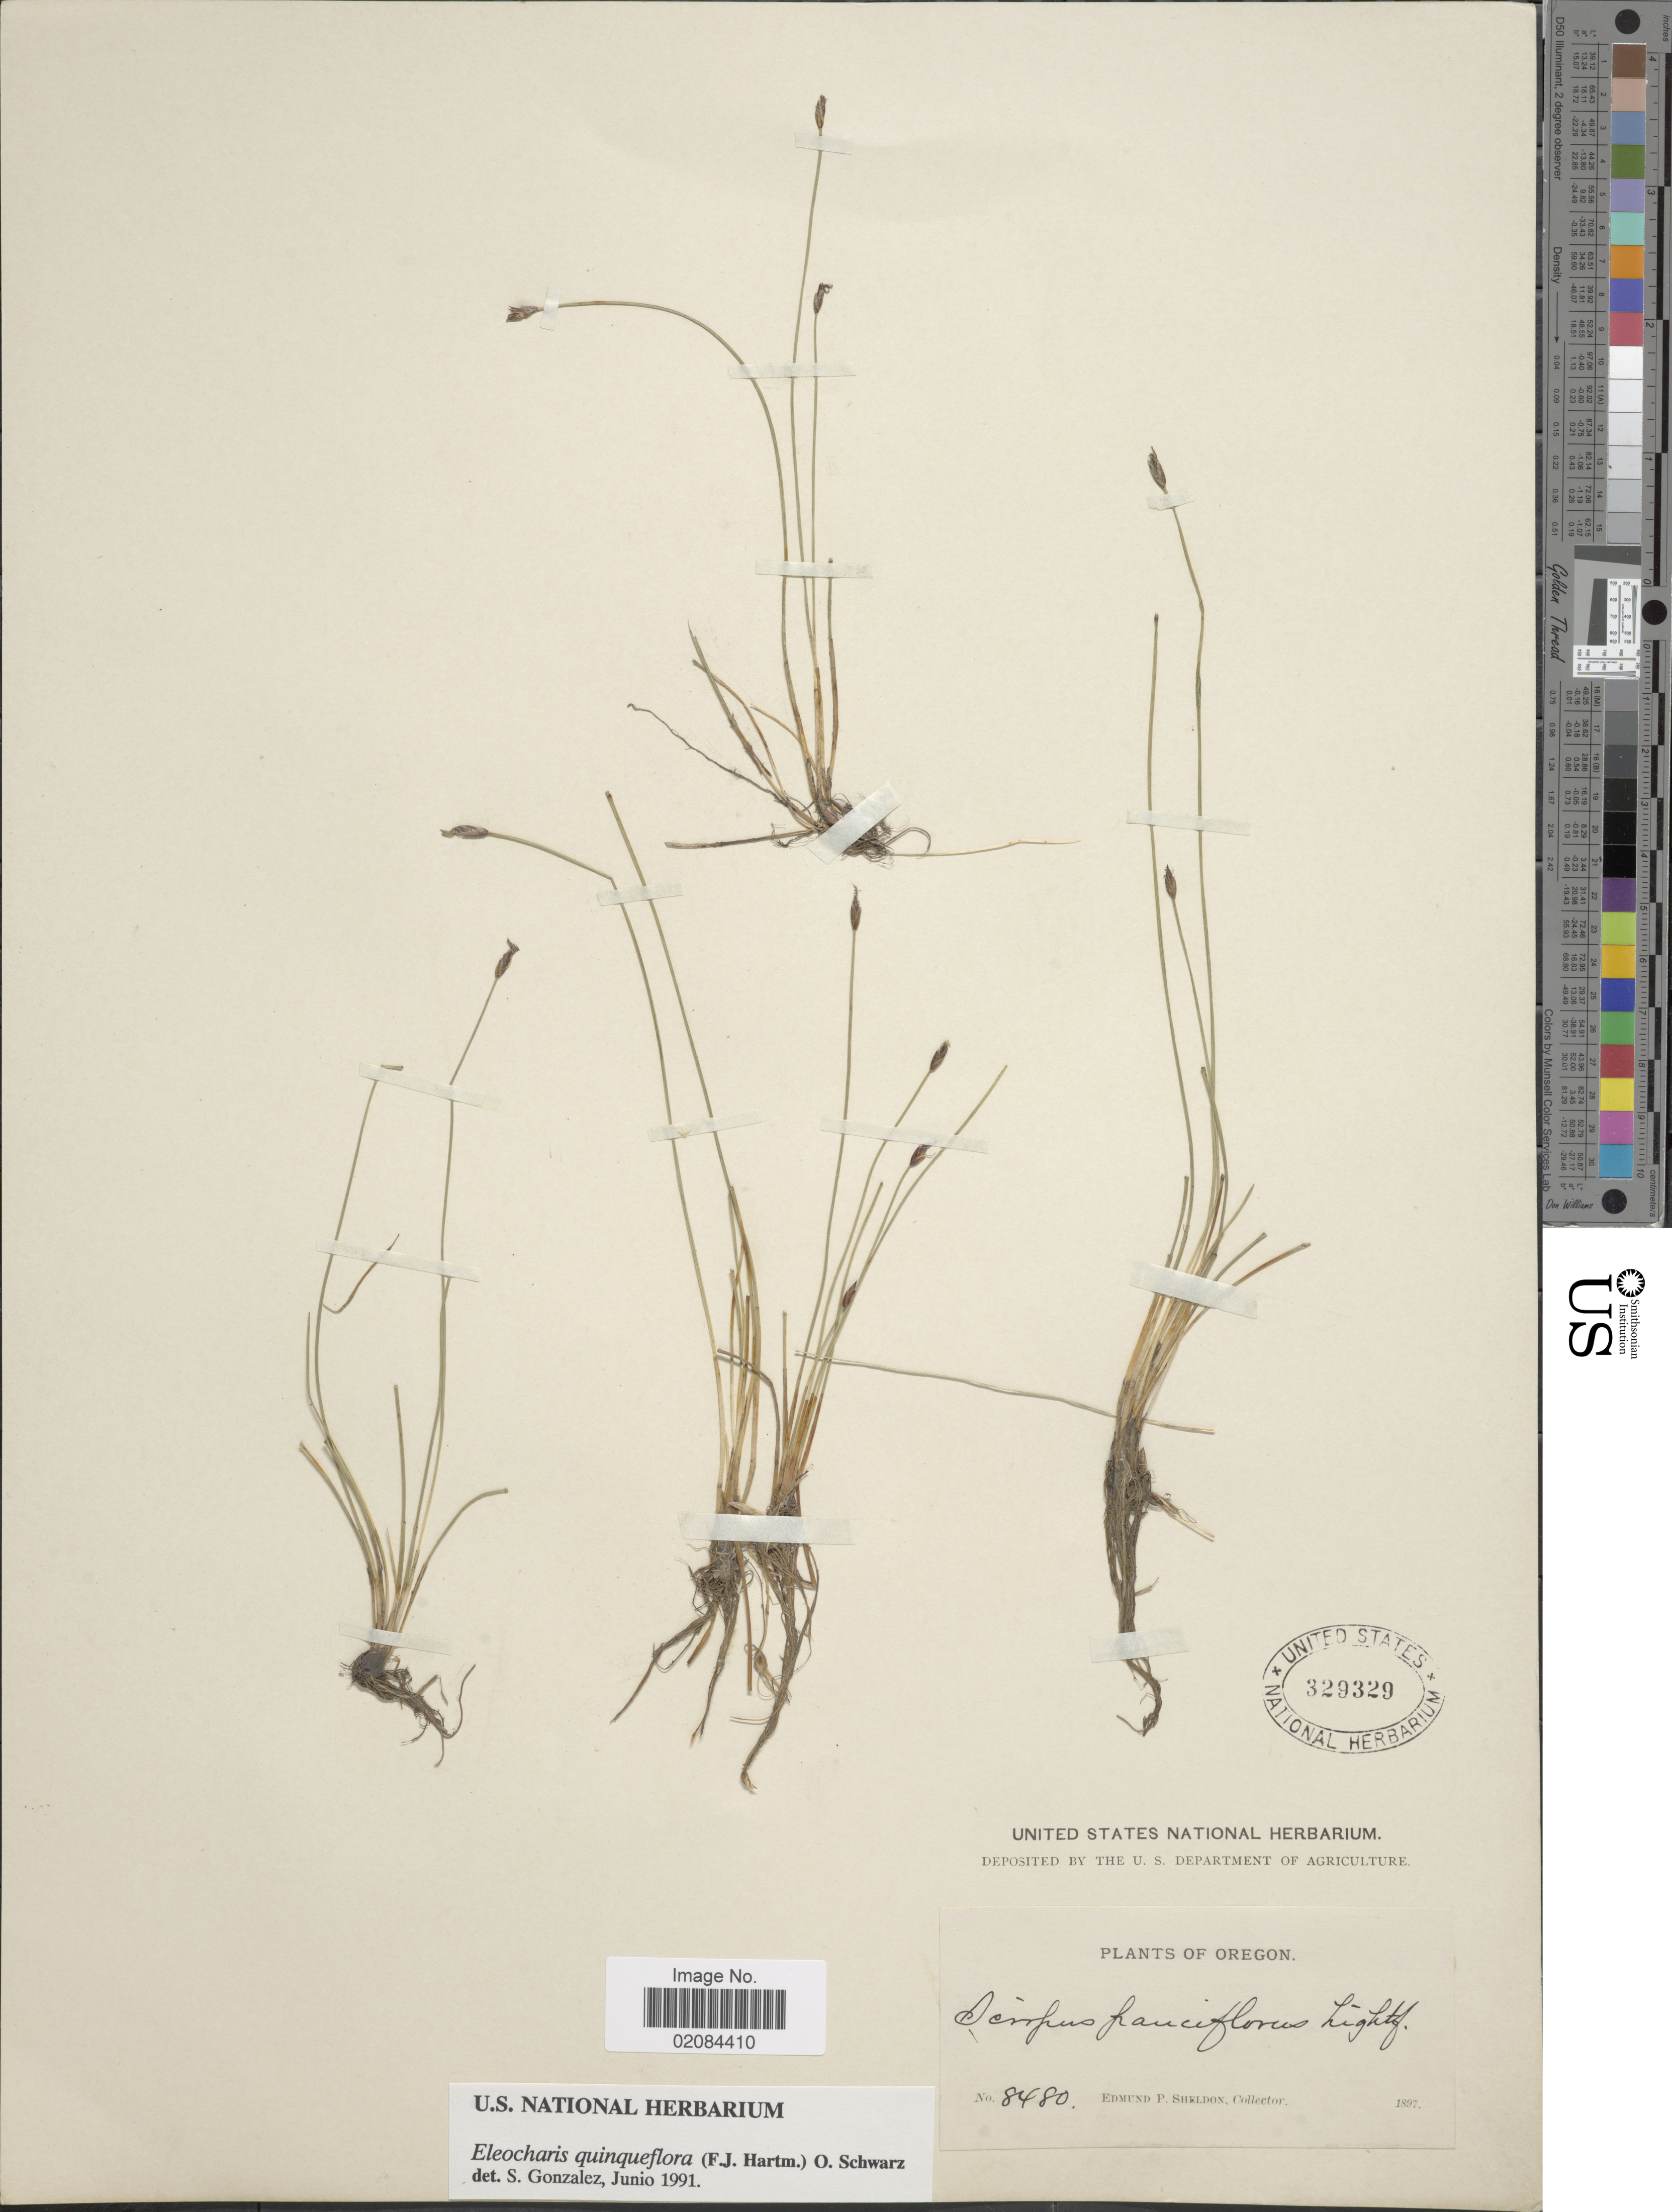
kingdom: Plantae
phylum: Tracheophyta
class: Liliopsida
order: Poales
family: Cyperaceae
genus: Eleocharis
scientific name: Eleocharis quinqueflora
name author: (Hartmann) O. Schwarz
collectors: E. P. Sheldon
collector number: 8480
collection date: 1897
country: United States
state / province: Oregon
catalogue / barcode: US 329329